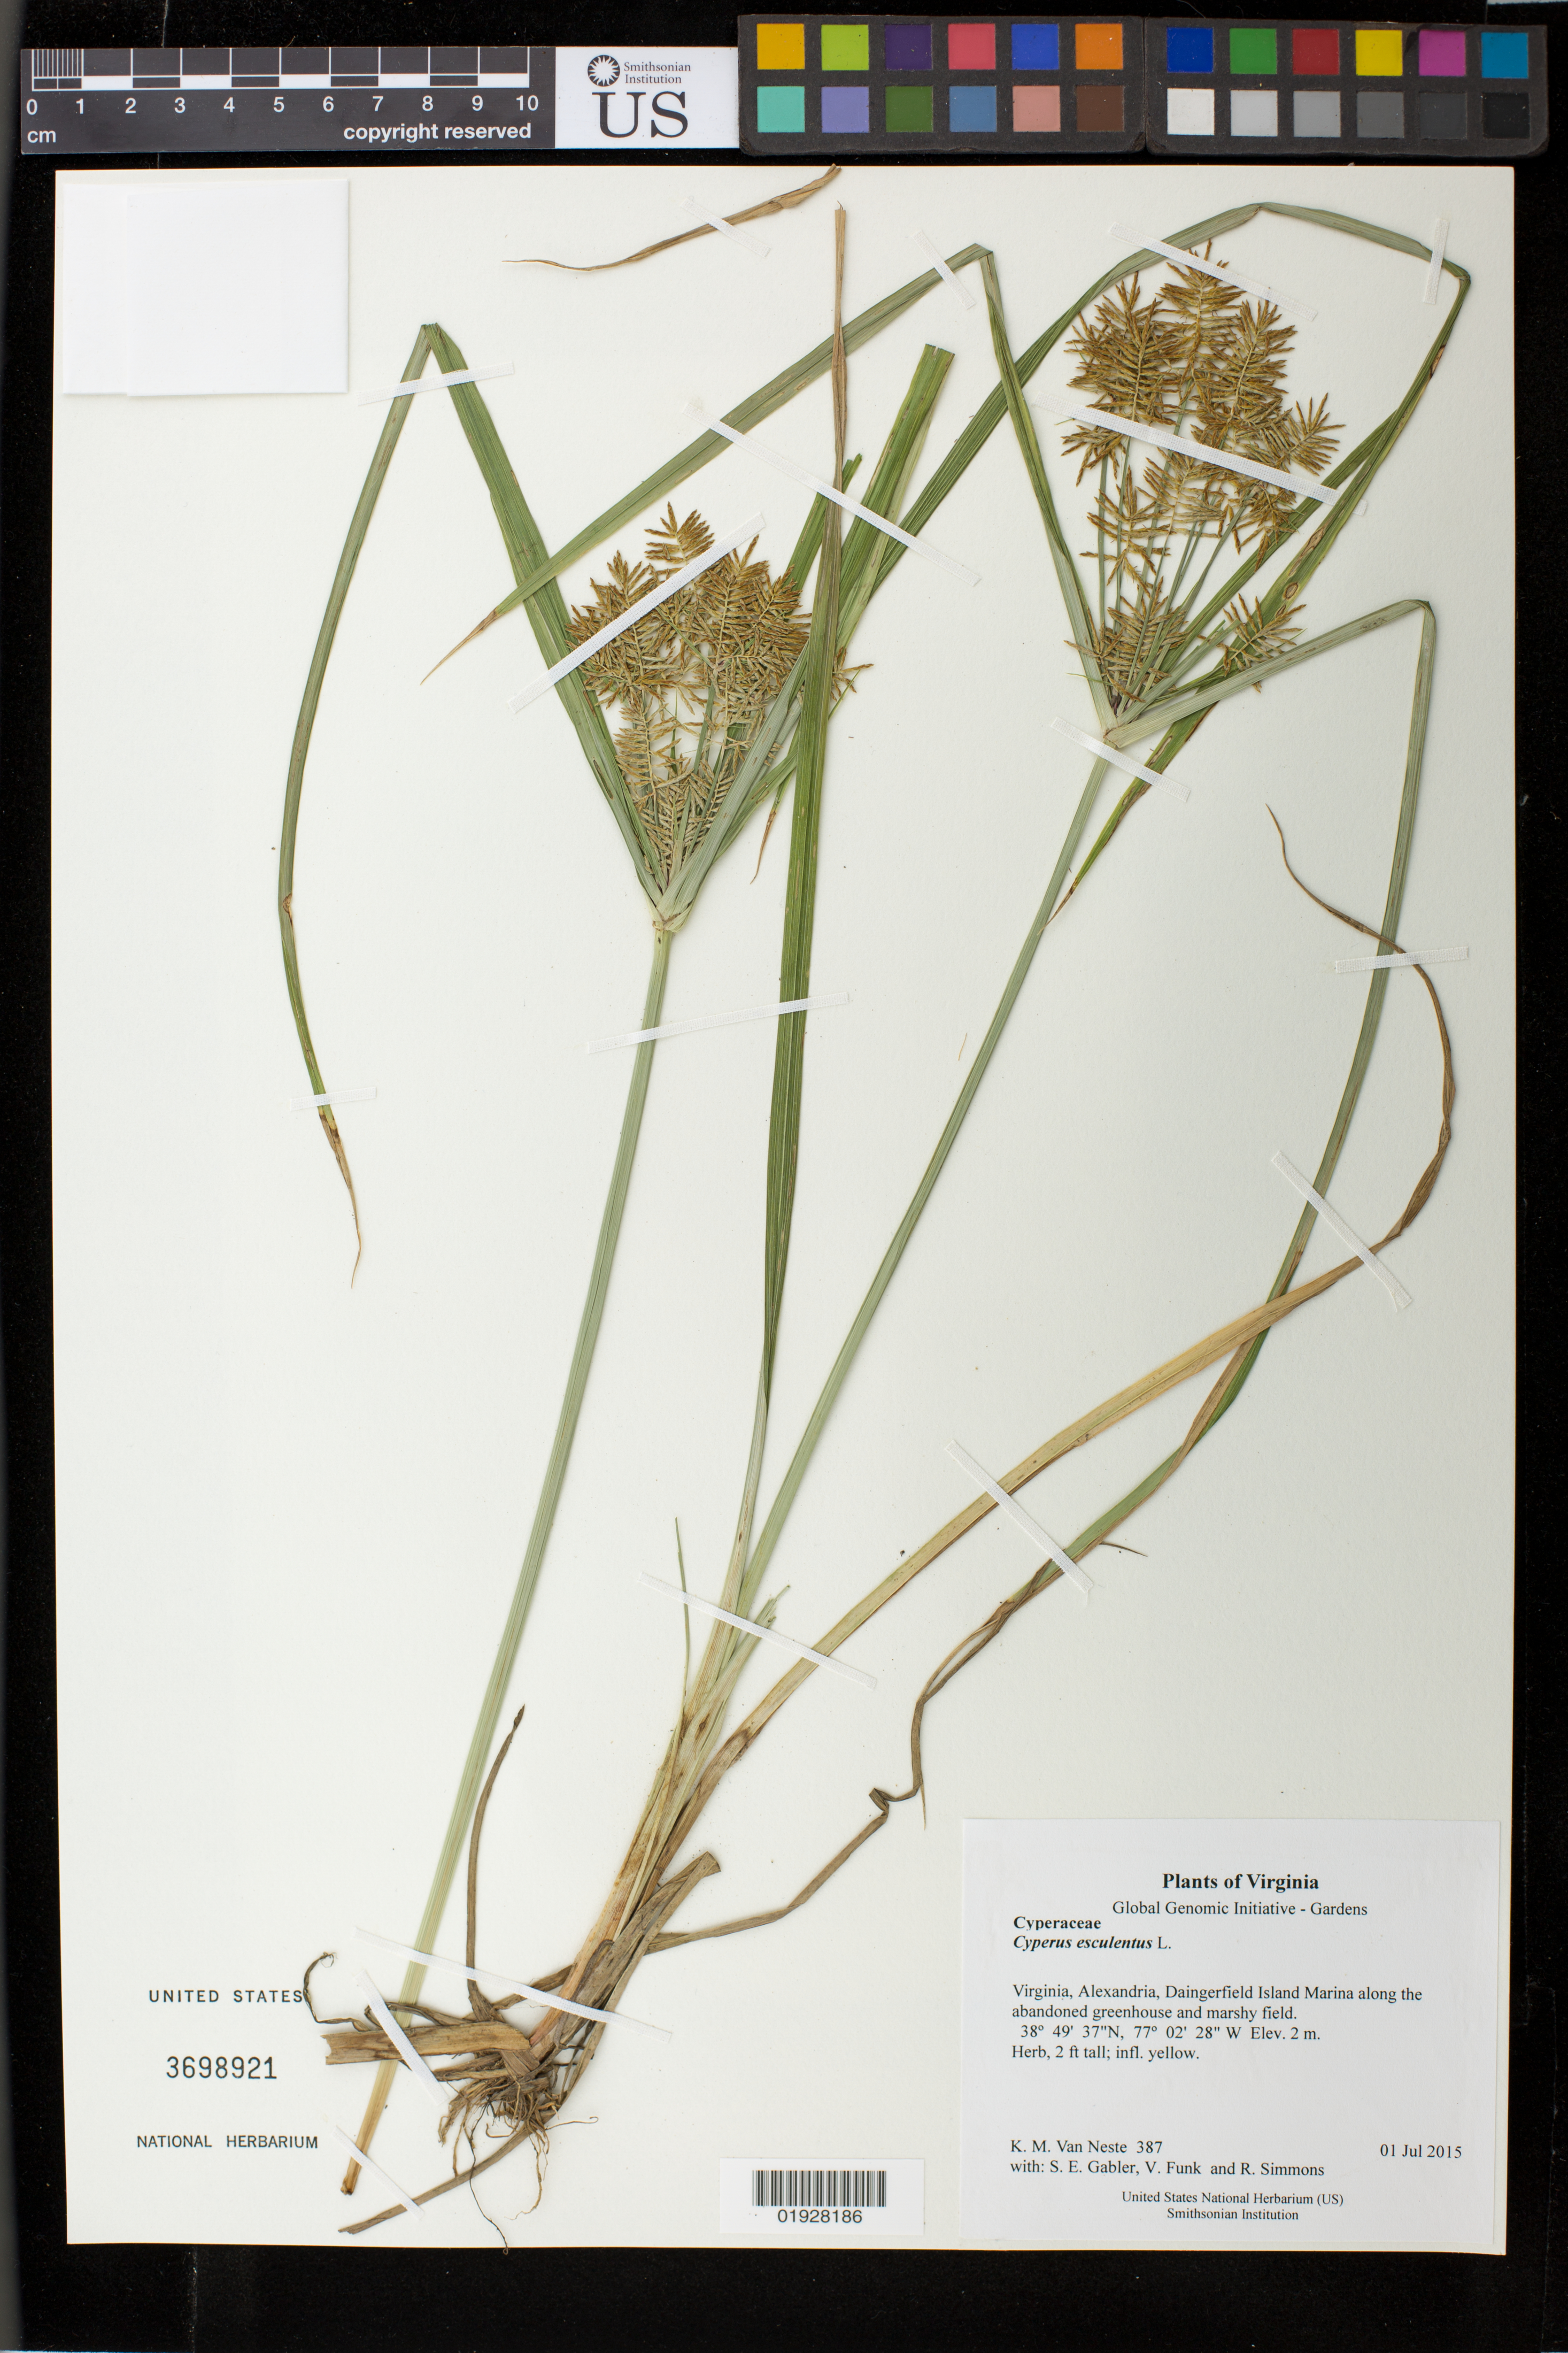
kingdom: Plantae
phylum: Tracheophyta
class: Liliopsida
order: Poales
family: Cyperaceae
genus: Cyperus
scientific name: Cyperus esculentus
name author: L.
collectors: K. M. Van Neste, S. E. Gabler, V. Funk & R. Simmons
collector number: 387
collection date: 2015-07-01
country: United States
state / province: Virginia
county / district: City of Alexandria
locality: Daingerfield Island Marina along the abandoned greenhouse and marshy field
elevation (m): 2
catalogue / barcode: US 3698921